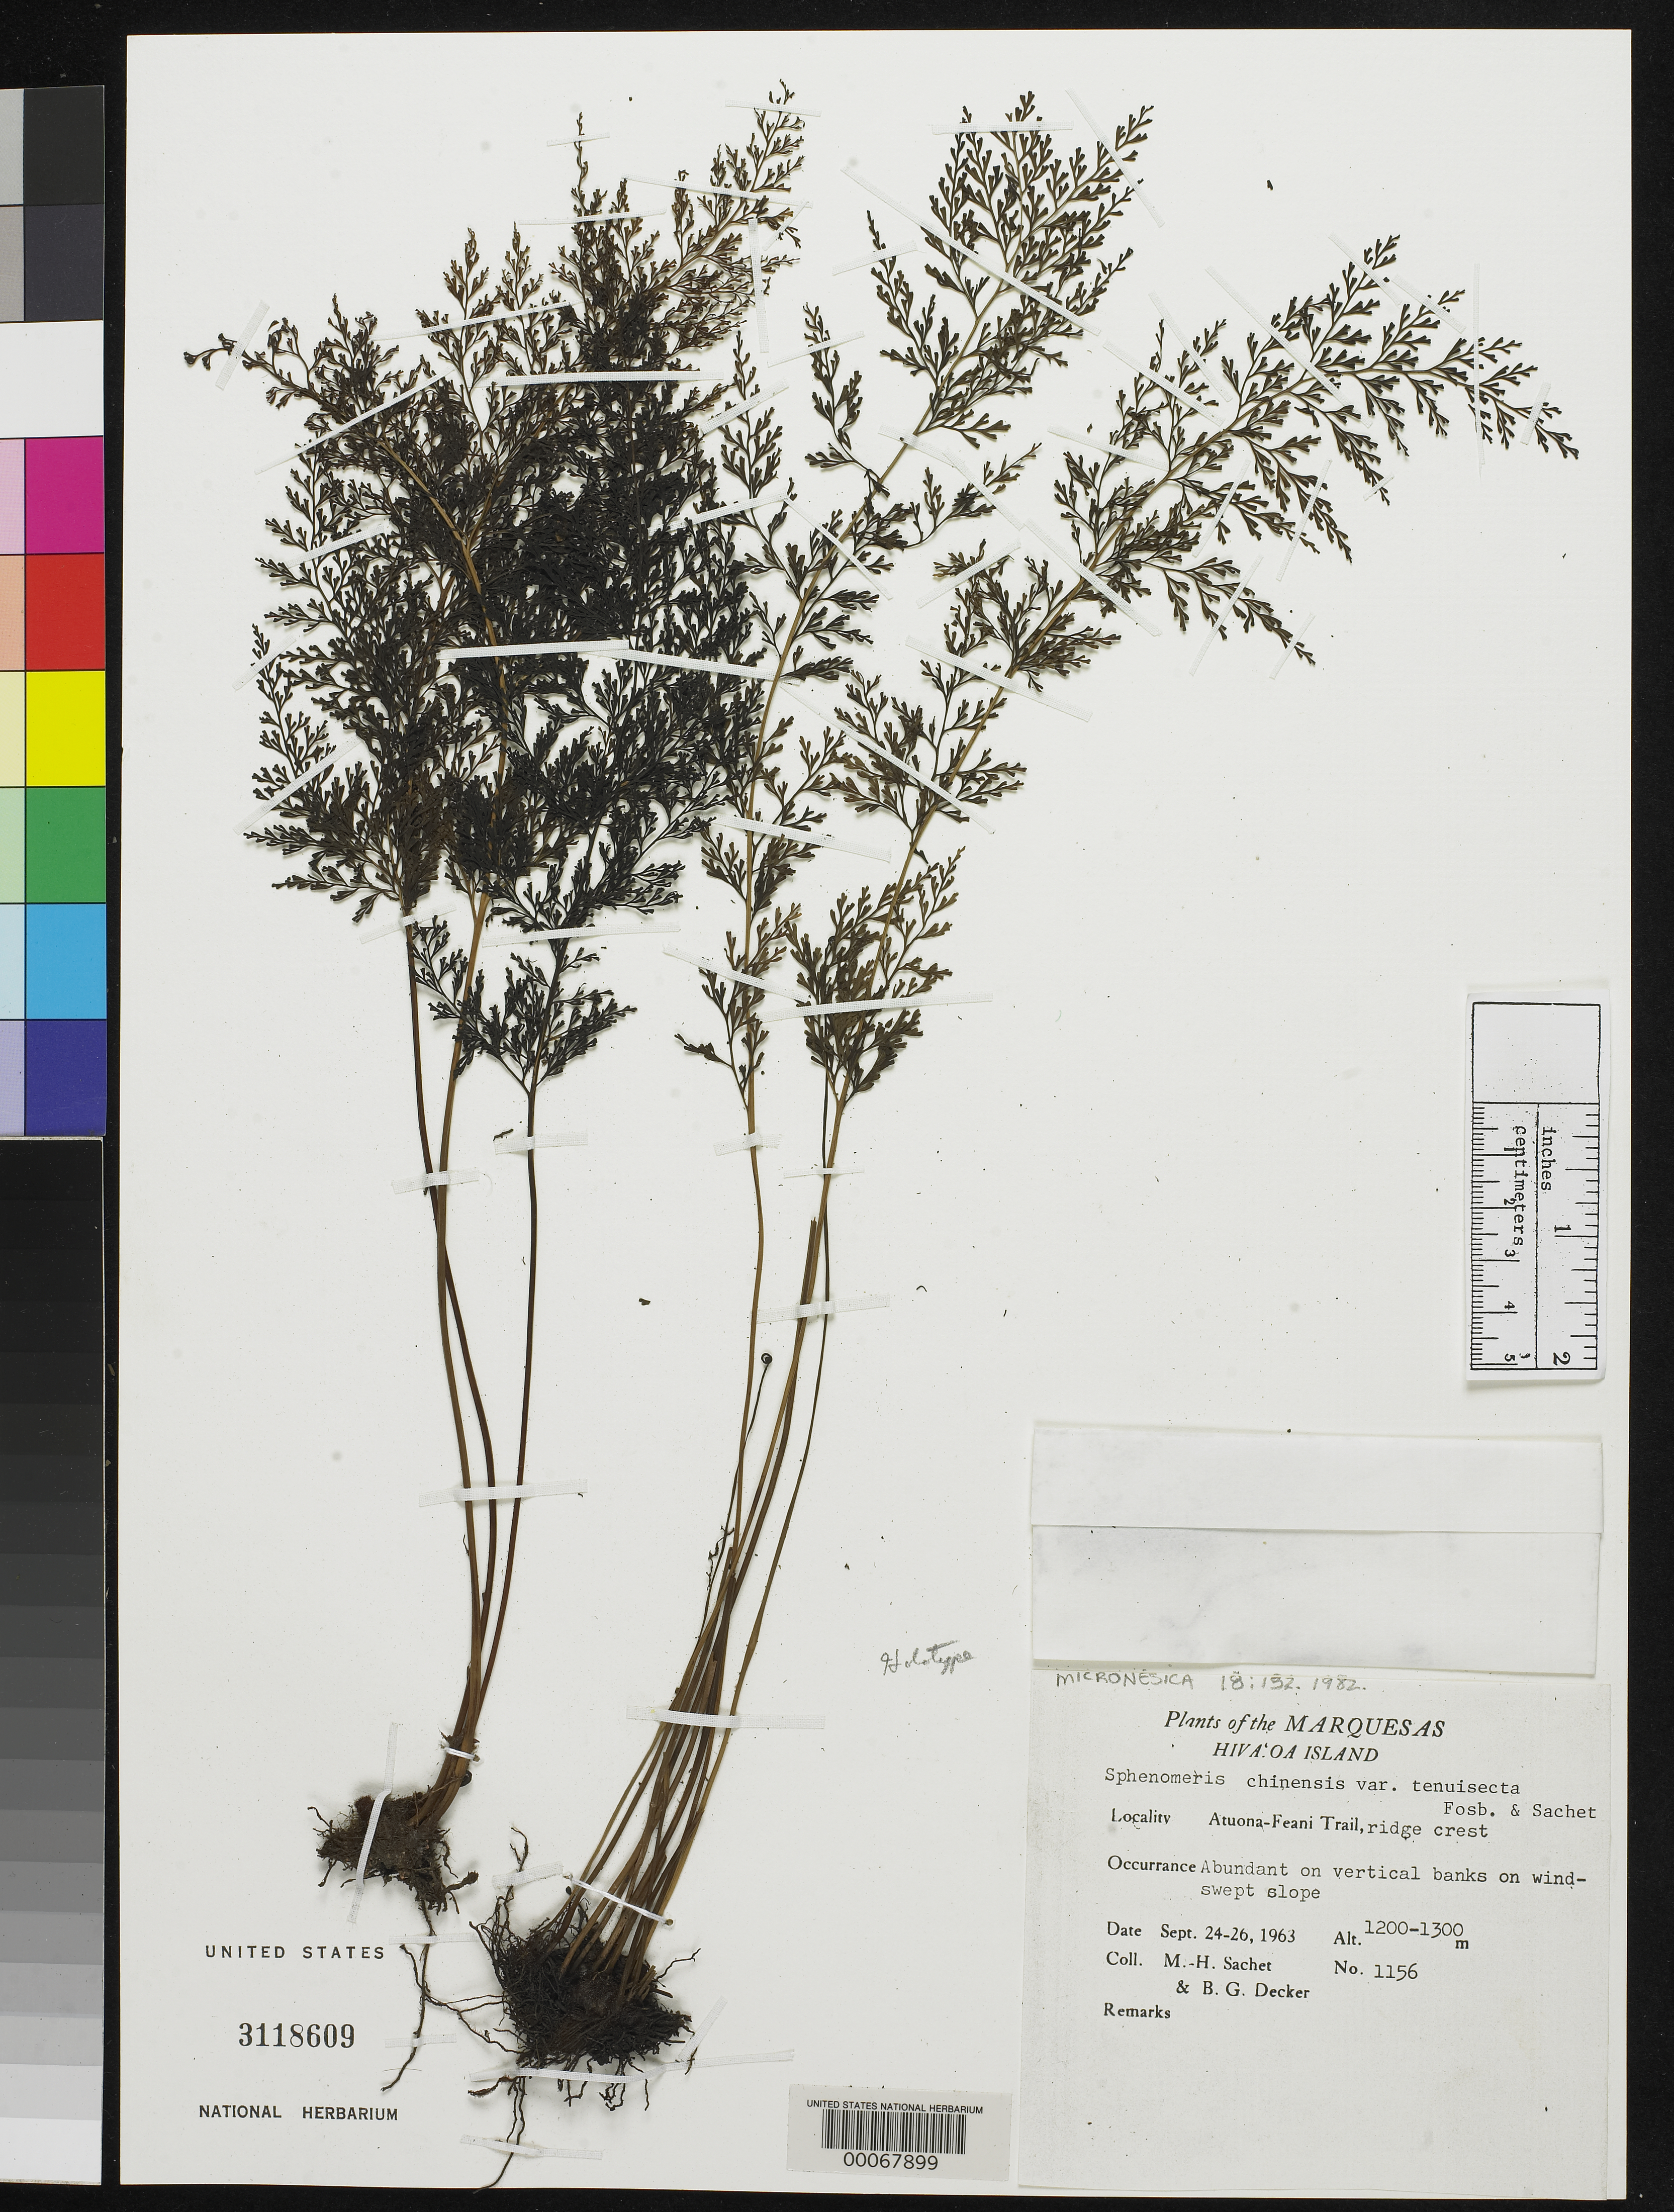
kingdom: Plantae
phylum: Tracheophyta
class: Polypodiopsida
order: Polypodiales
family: Lindsaeaceae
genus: Sphenomeris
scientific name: Sphenomeris chinensis var. tenuisecta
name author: Fosberg & Sachet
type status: Holotype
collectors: M.-H. Sachet & B. Decker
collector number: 1156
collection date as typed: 24 Sep 1963 to 26 Dec 1963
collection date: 1963-09-24/1963-12-26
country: French Polynesia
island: Hiva Oa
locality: Atuona-Feani Trail, ridge crest.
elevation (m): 1200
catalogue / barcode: US 3118609